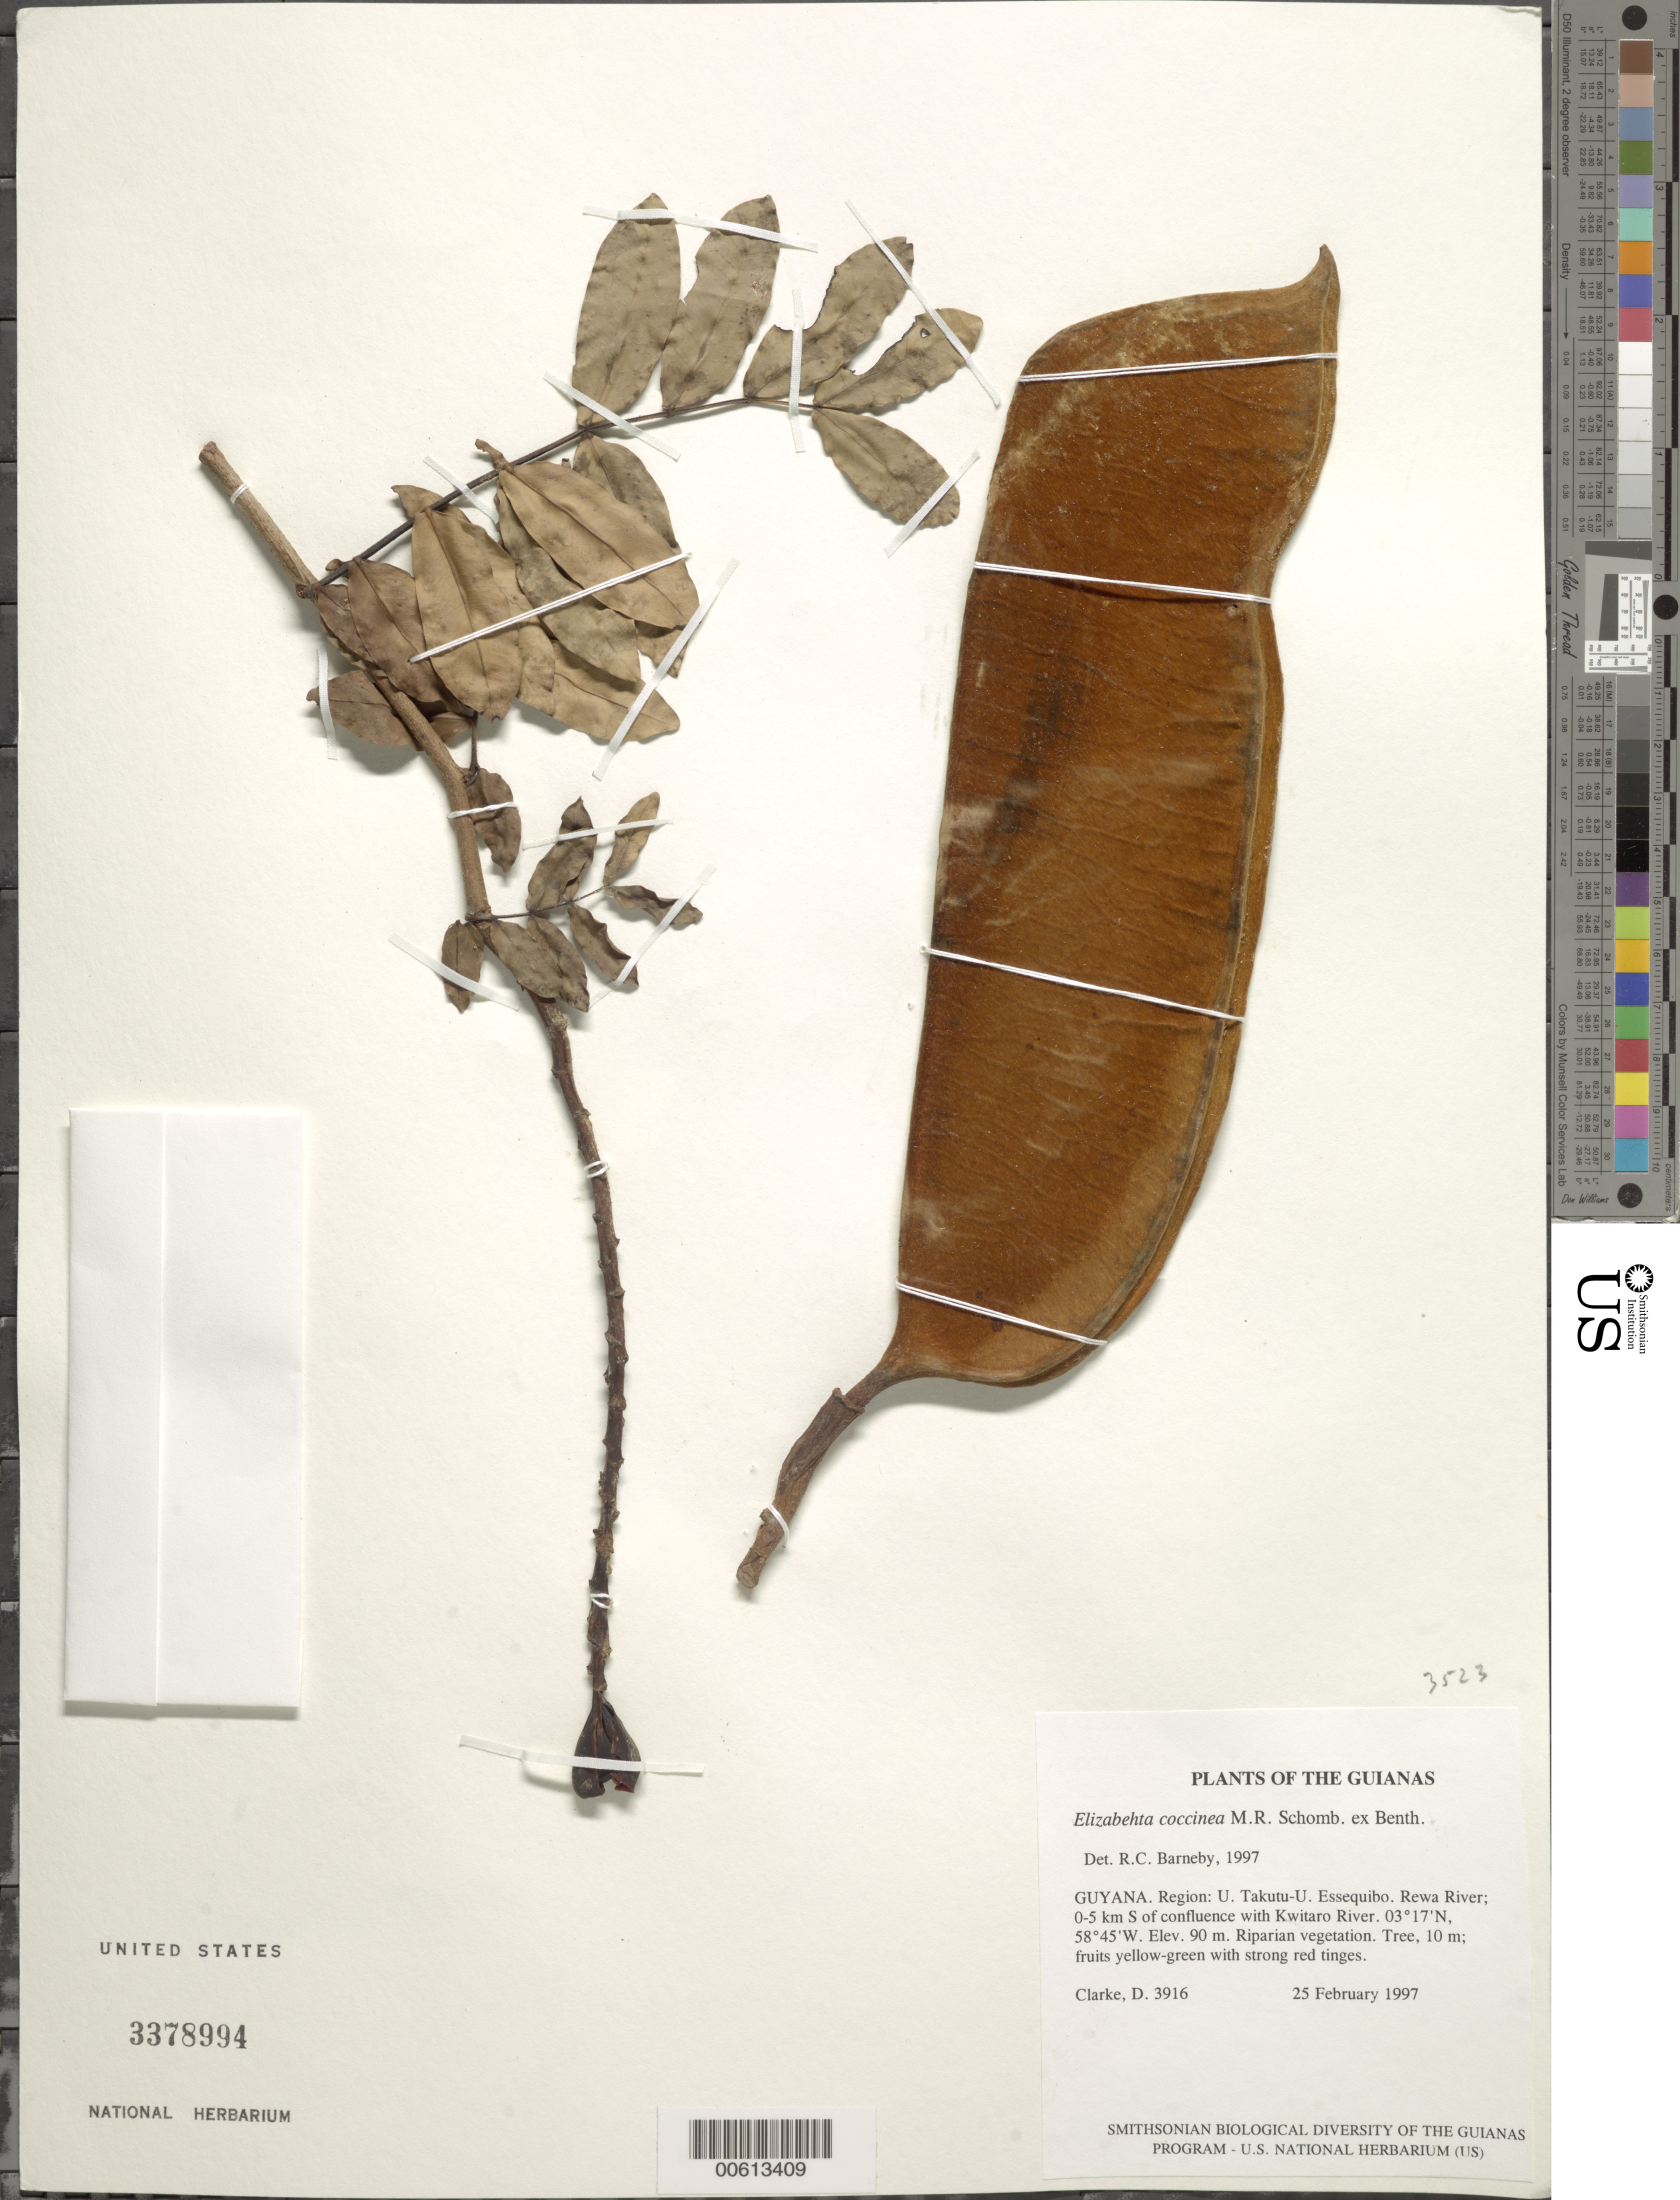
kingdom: Plantae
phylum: Tracheophyta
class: Magnoliopsida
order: Fabales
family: Fabaceae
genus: Elizabetha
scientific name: Elizabetha coccinea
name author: M.R. Schomb. ex Benth.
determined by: Barneby, Rupert C., (NY)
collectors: H. D. Clarke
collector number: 3916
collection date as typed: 25 February 1997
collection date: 1997-02-25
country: Guyana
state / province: U. Takutu-U. Essequibo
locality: Rewa River; 0-5 km S of confluence with Kwitaro River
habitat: Riparian vegetation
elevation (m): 90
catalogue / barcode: US 3378994